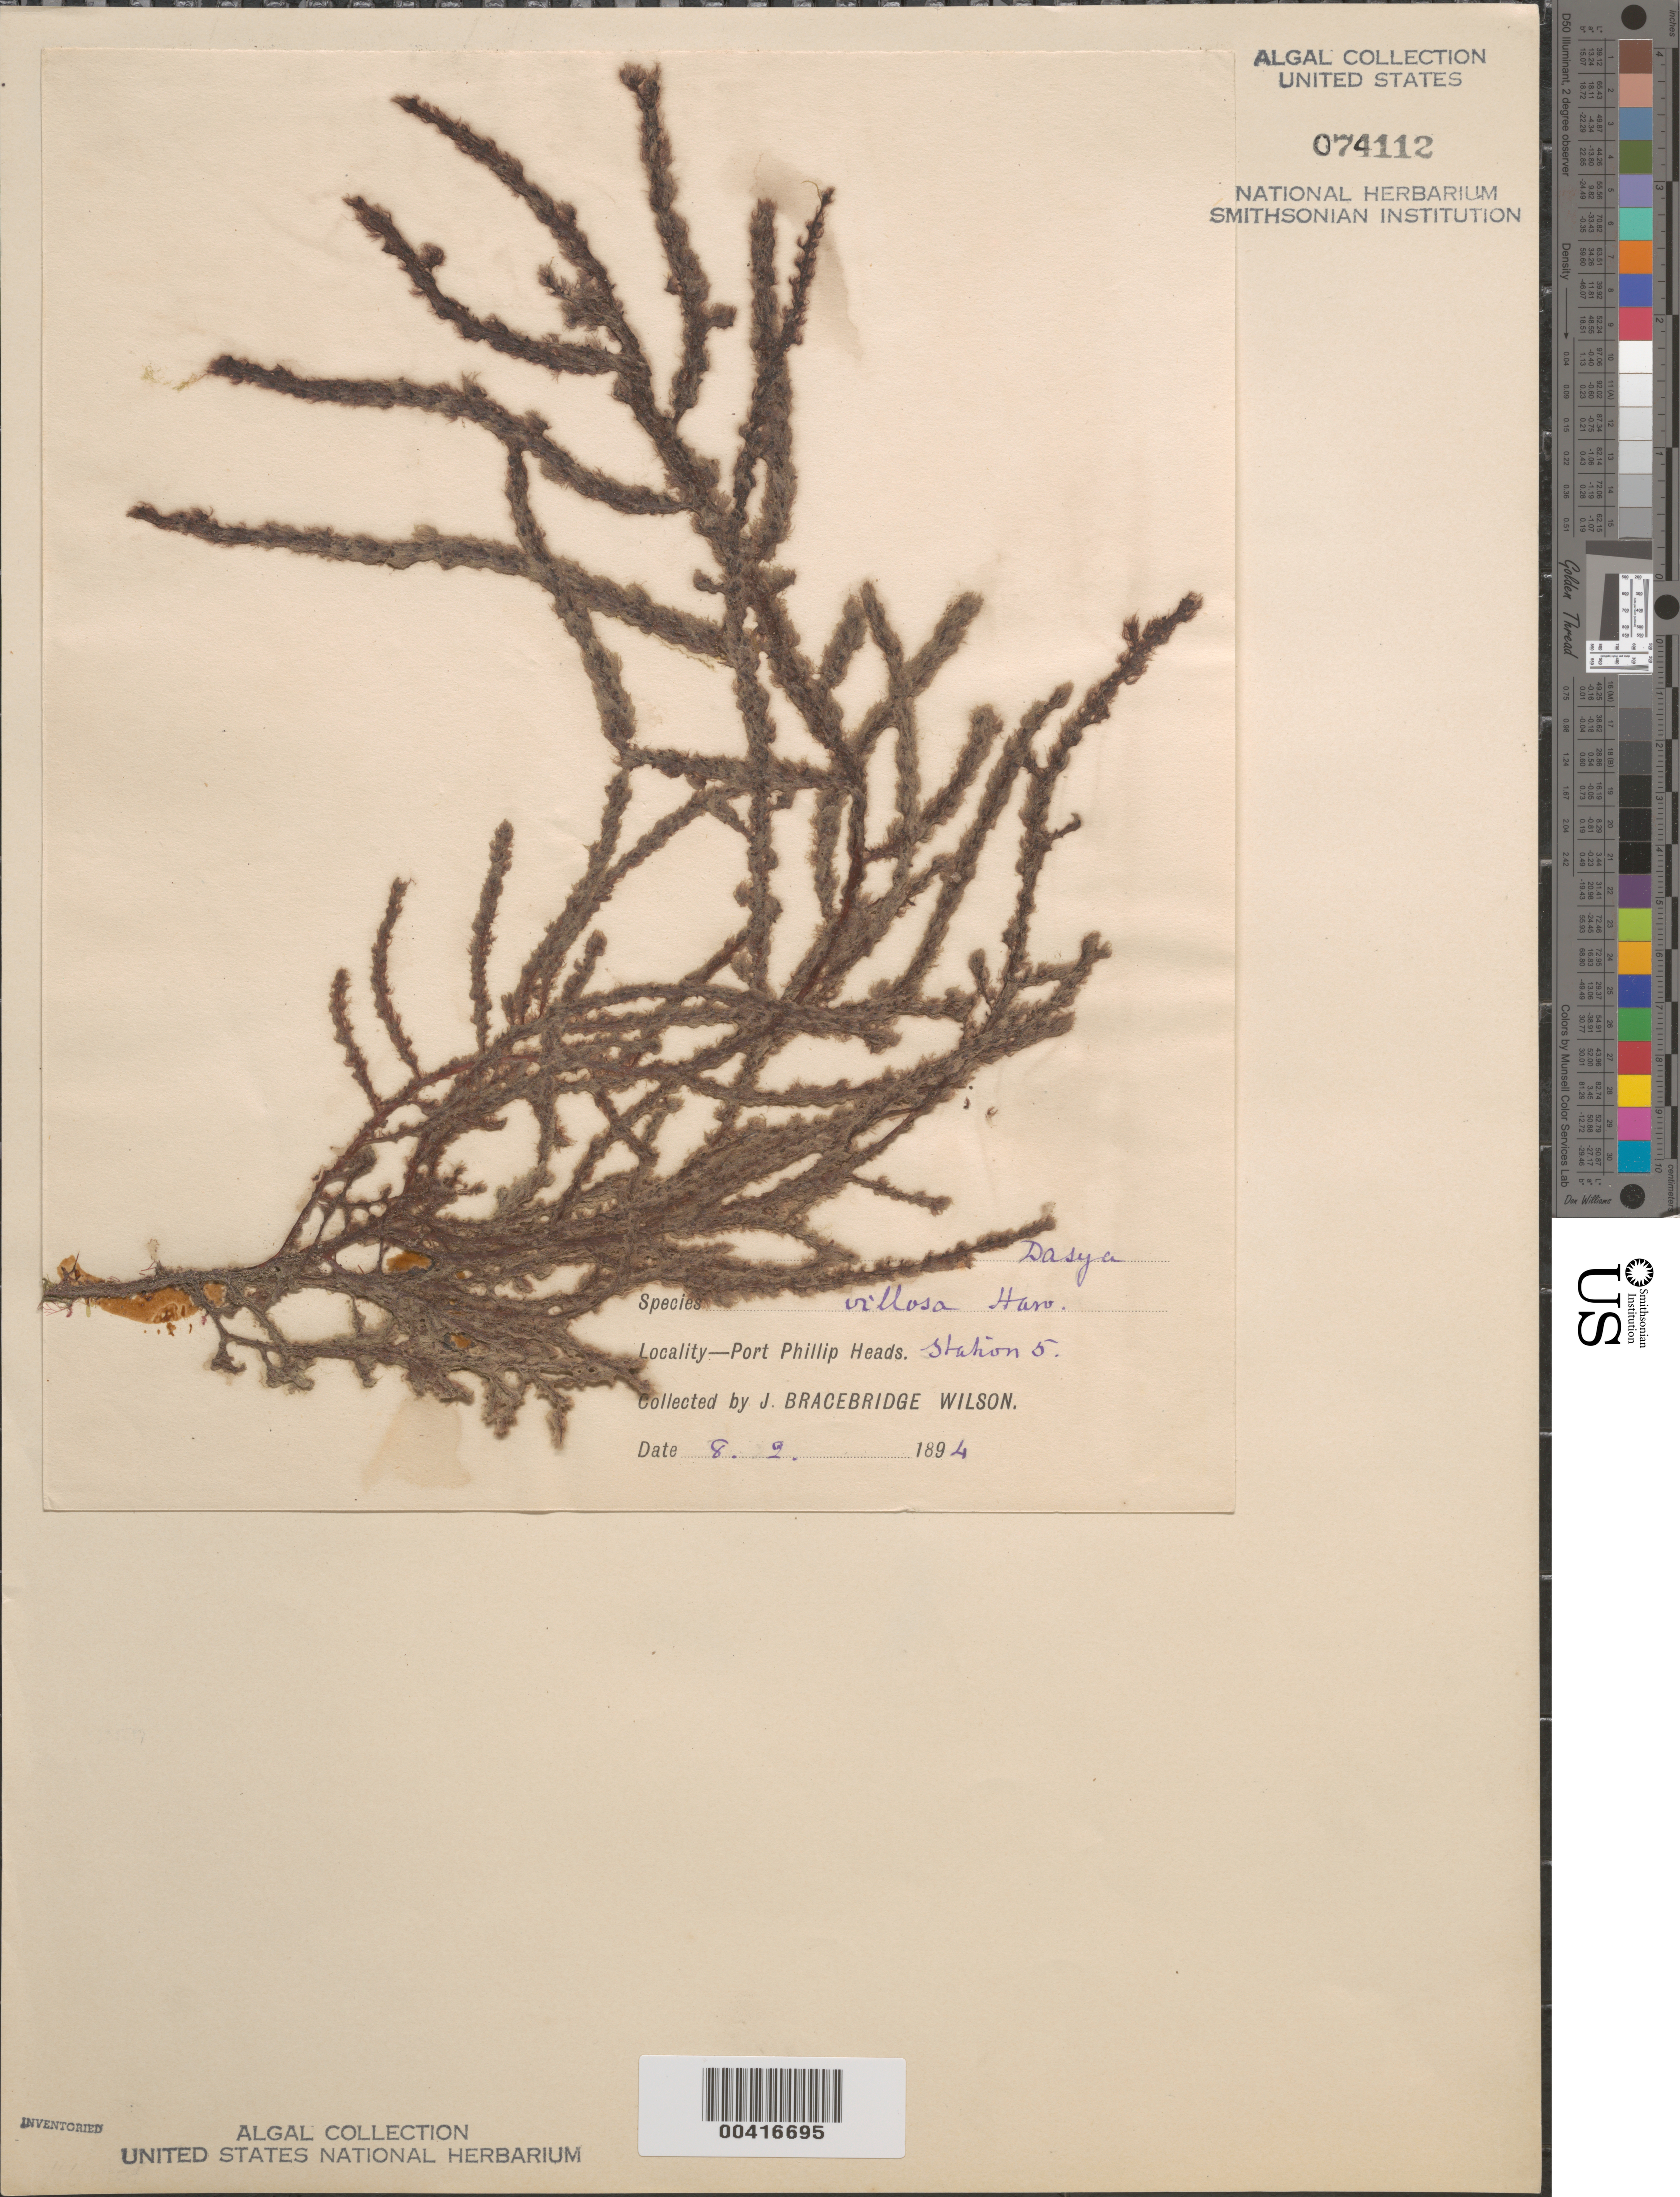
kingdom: Plantae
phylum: Rhodophyta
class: Florideophyceae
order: Ceramiales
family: Dasyaceae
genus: Dasya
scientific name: Dasya villosa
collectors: J. B. Wilson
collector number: Station 5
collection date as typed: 08 Feb 1894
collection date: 1894-02-08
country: Australia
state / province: Victoria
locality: Port Phillip Heads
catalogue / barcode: US 74112